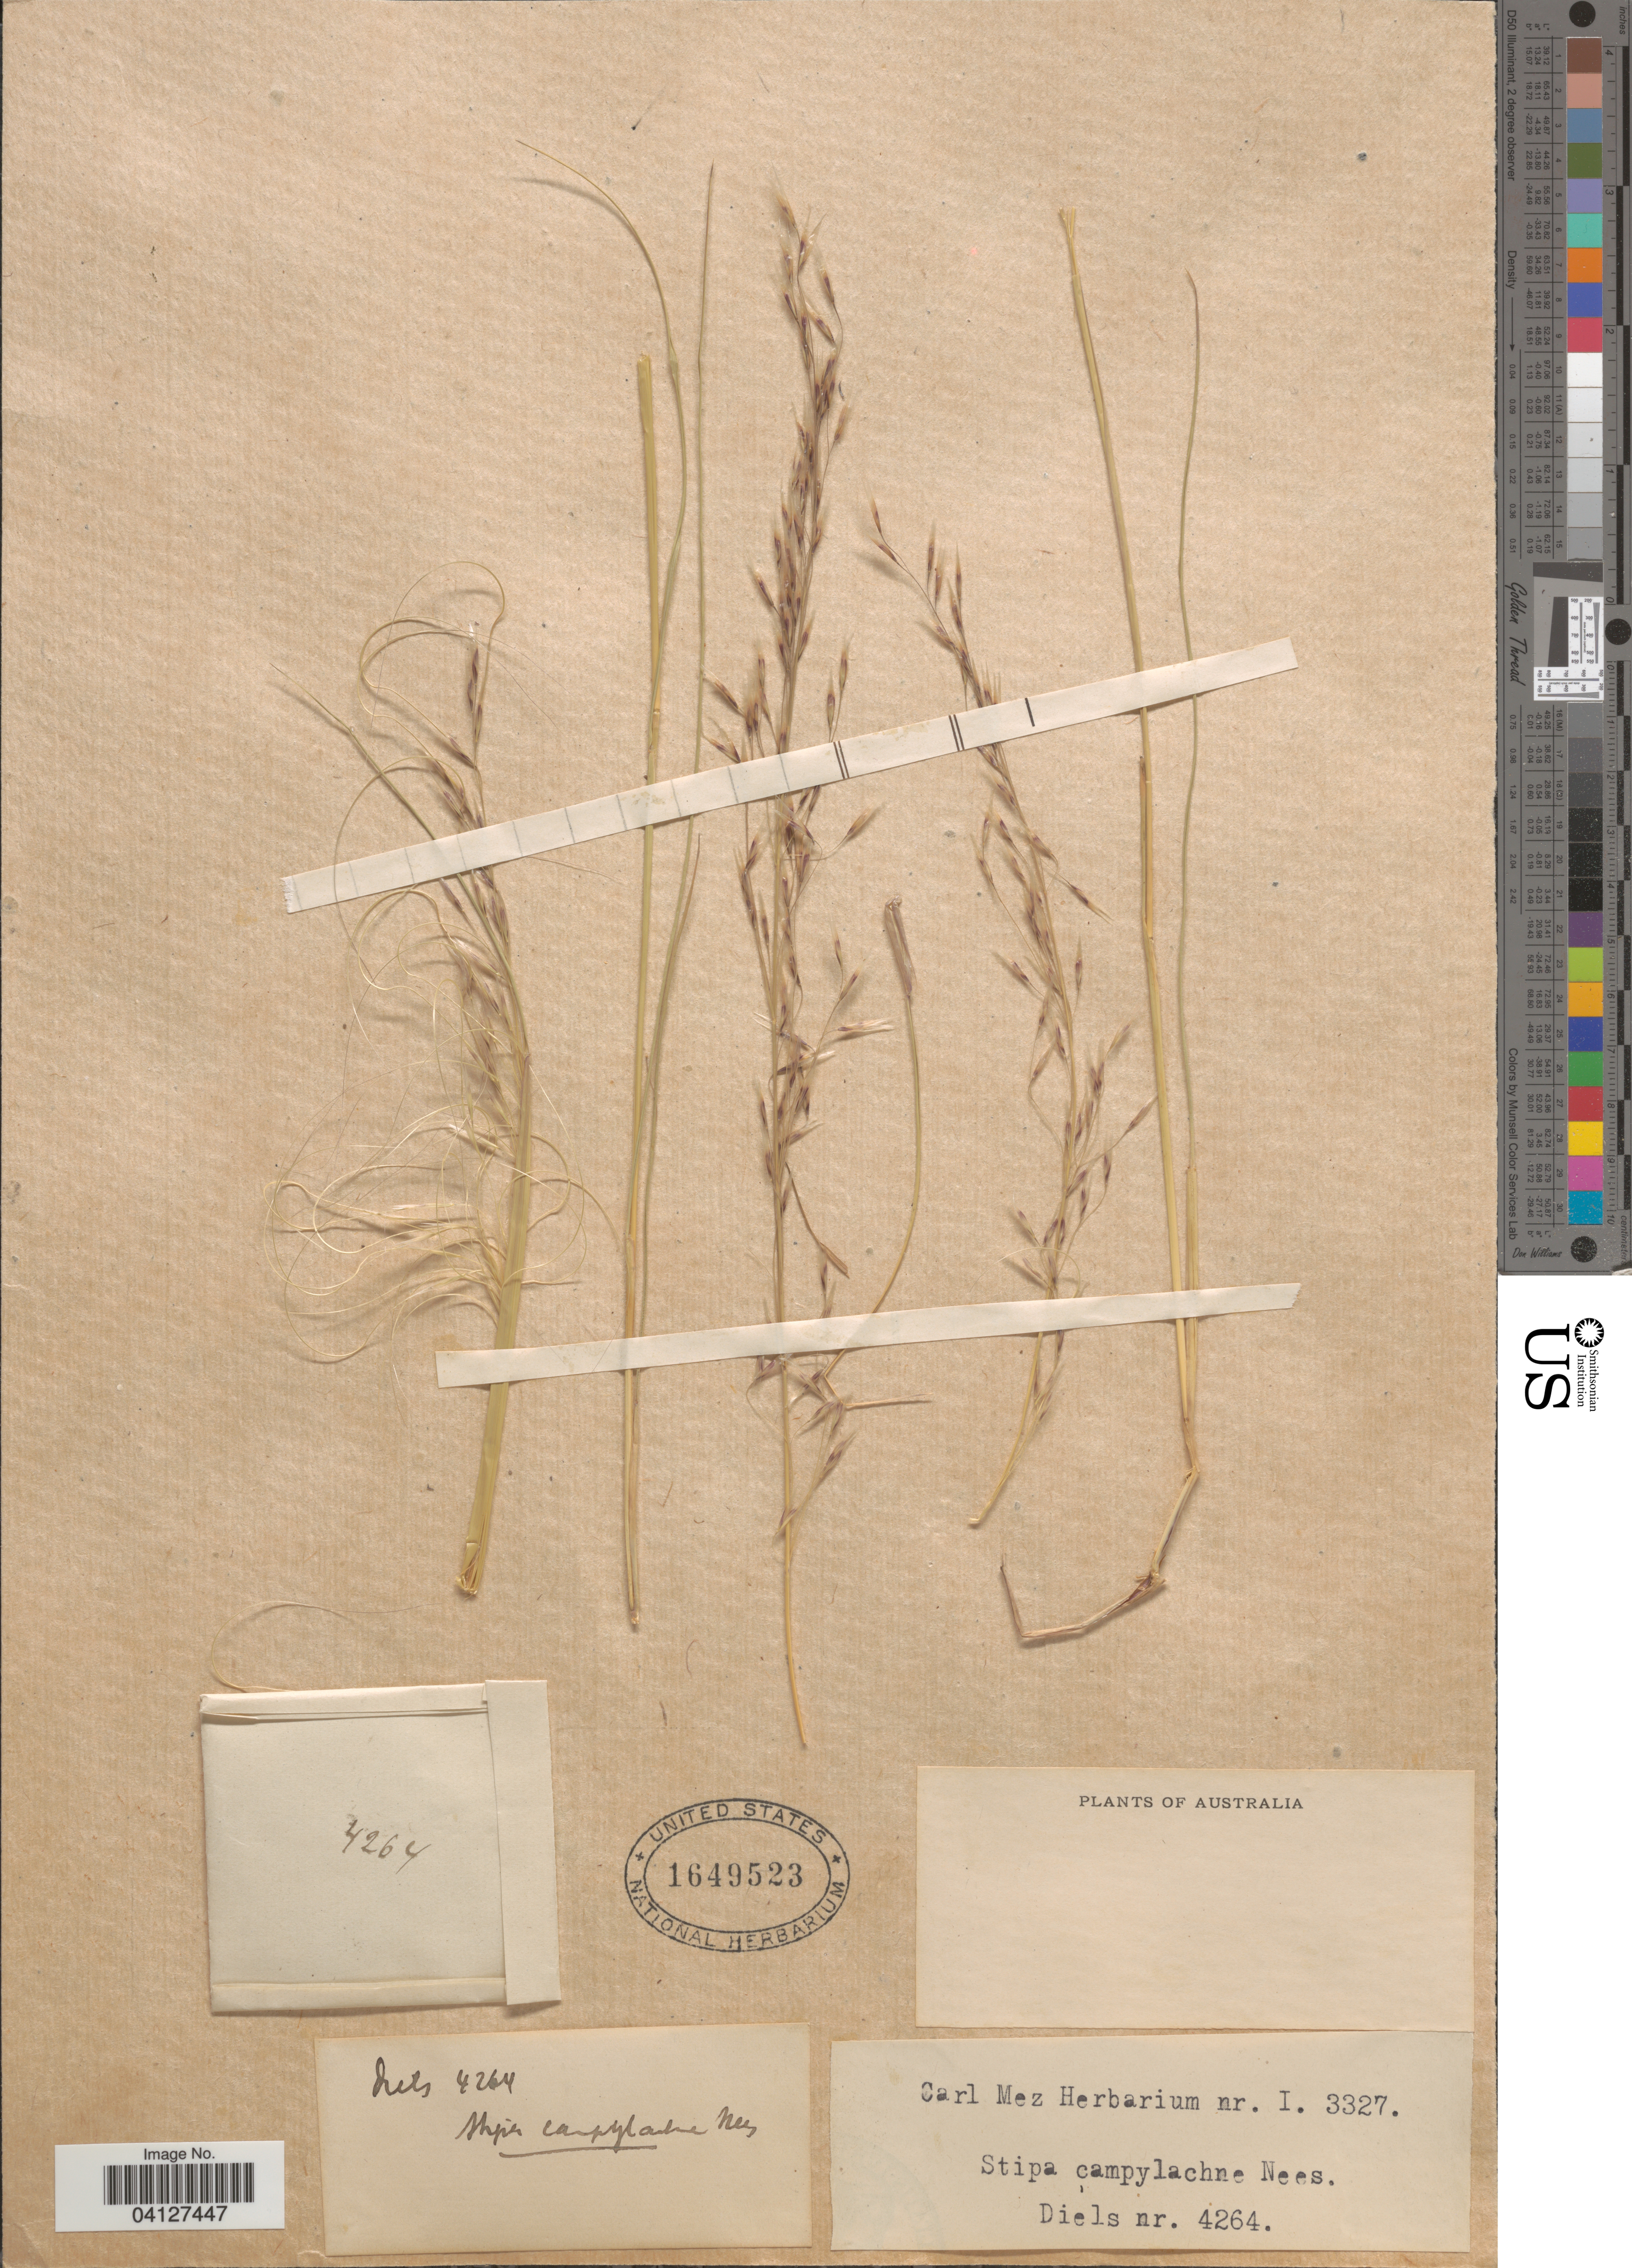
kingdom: Plantae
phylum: Tracheophyta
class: Liliopsida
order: Poales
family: Poaceae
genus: Stipa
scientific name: Stipa campylachne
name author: Nees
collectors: Diels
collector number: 4264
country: Australia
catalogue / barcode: US 1649523